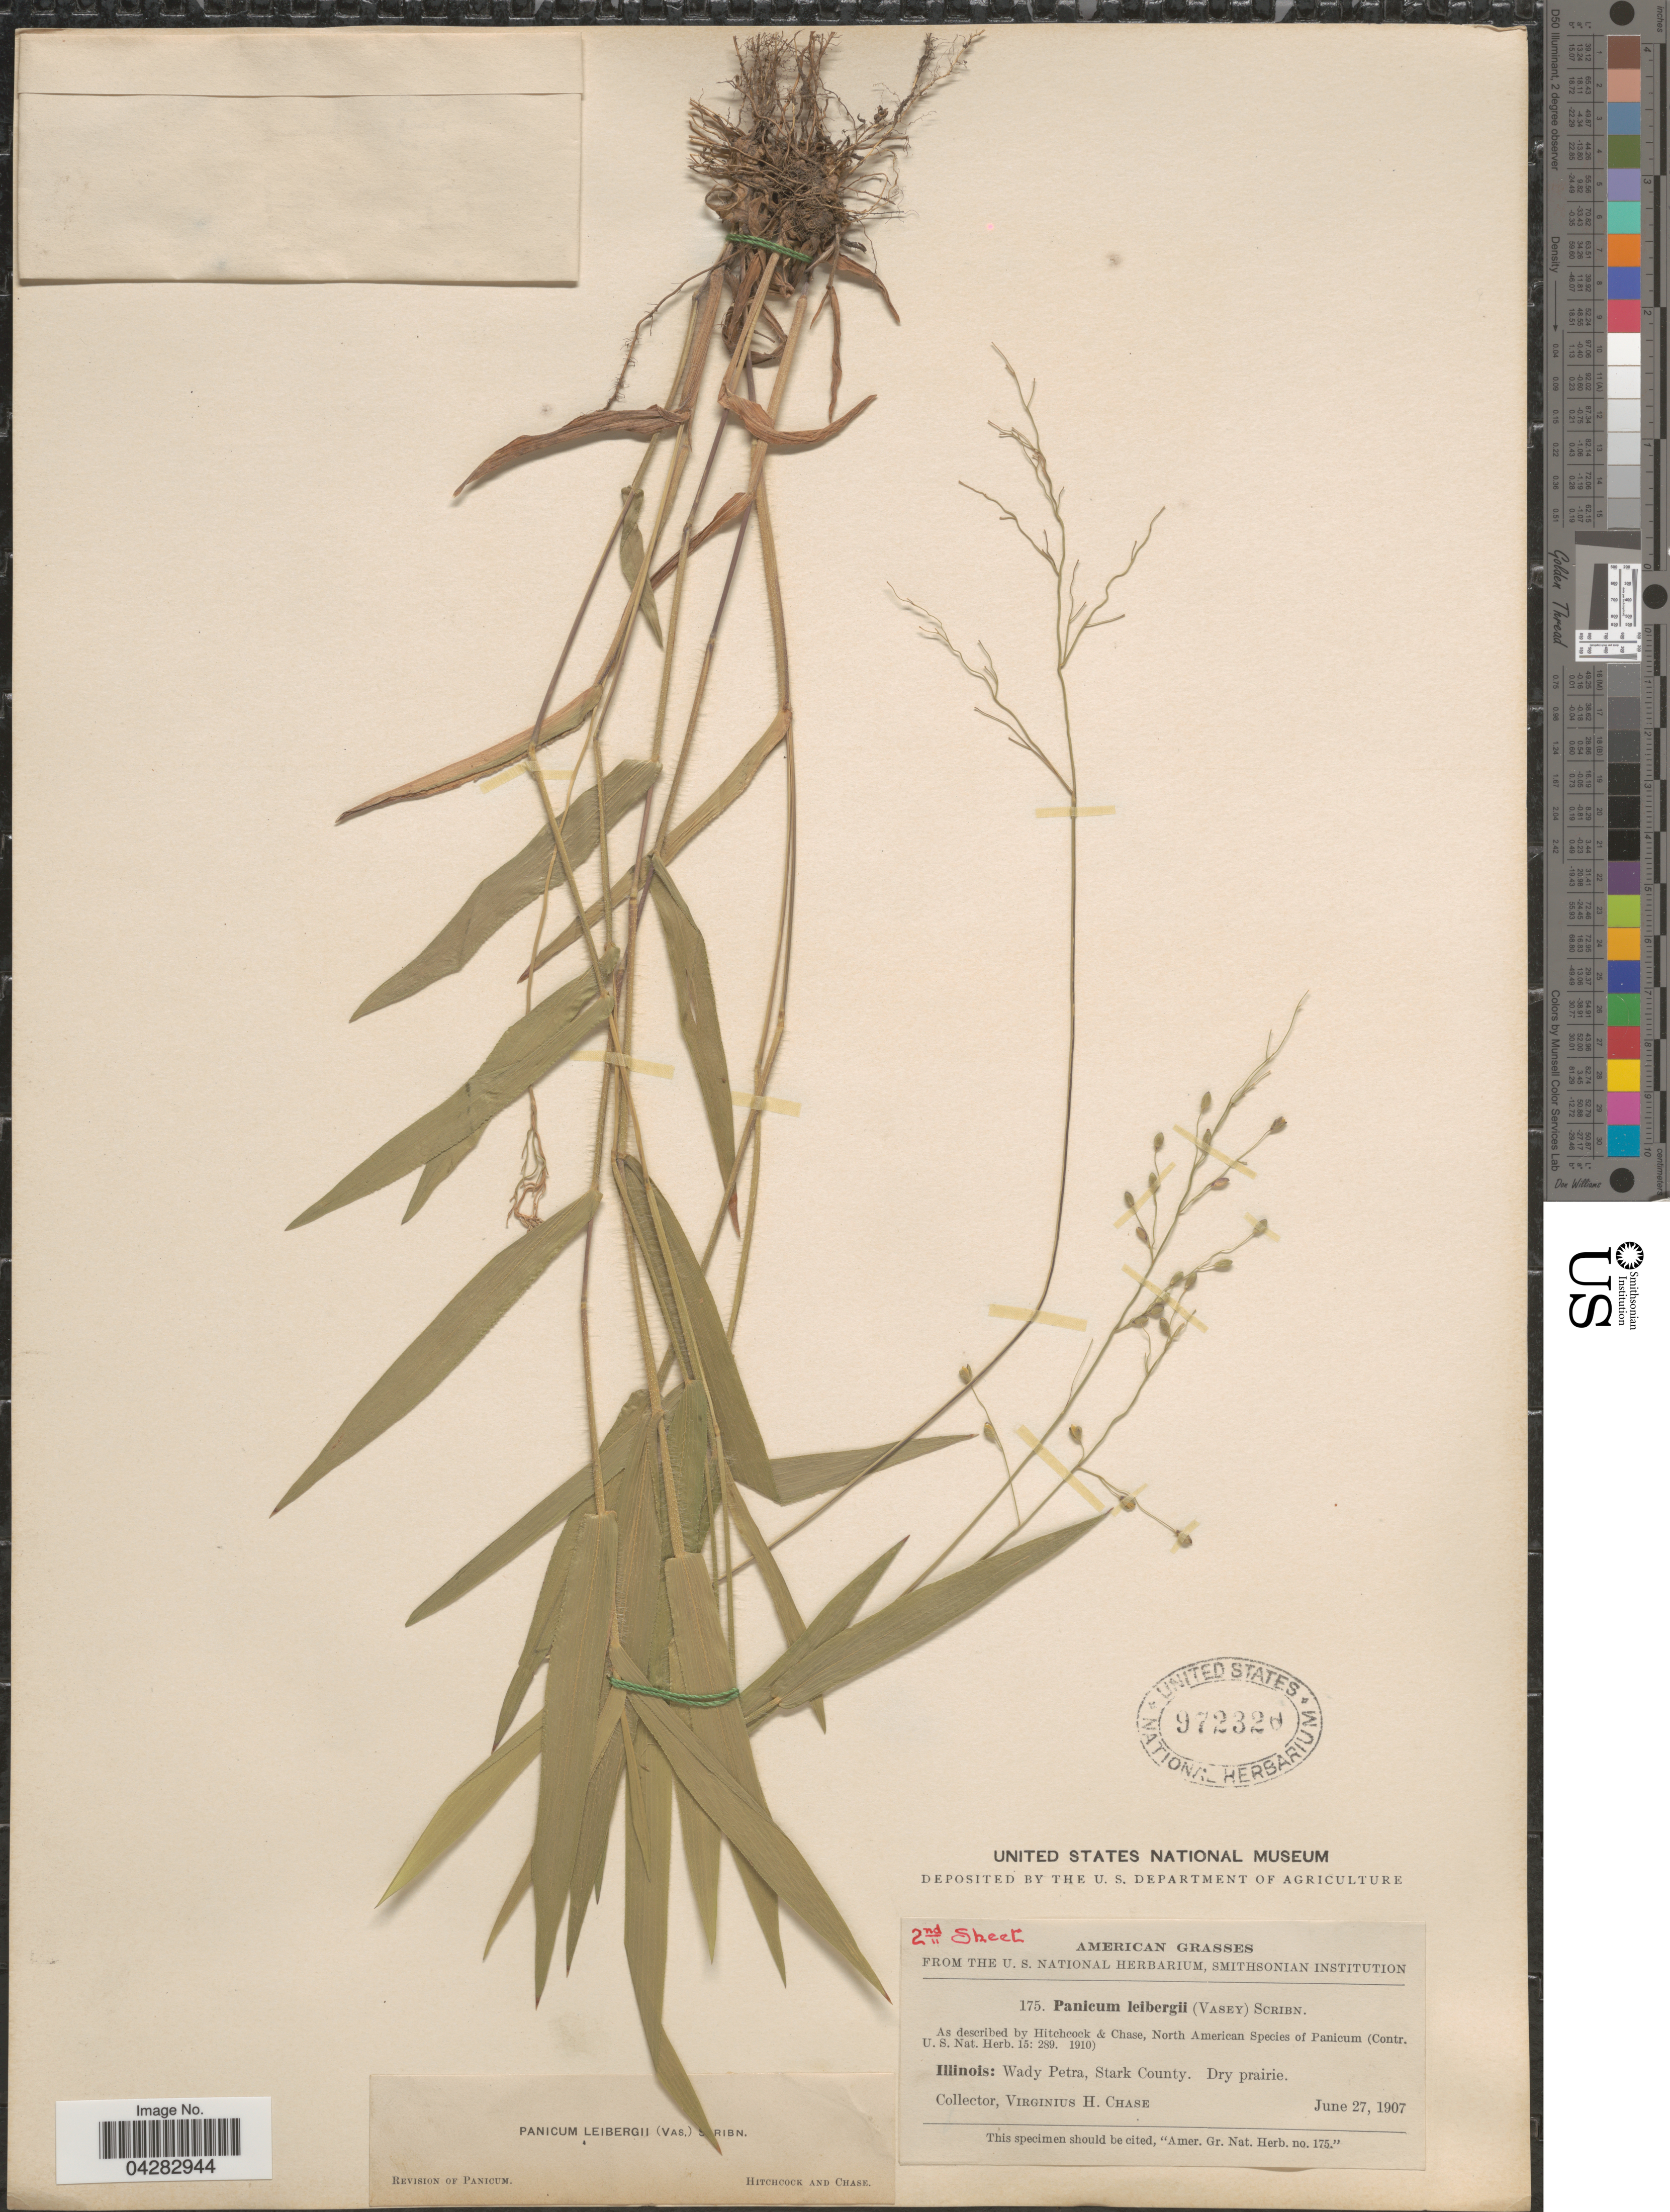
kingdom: Plantae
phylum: Tracheophyta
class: Liliopsida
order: Poales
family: Poaceae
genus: Dichanthelium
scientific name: Dichanthelium leibergii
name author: (Vasey) Gould & C.A. Clark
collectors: V. H. Chase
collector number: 175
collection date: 1907-06-27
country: United States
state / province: Illinois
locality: Wady Petra, Stark County. Dry prairie.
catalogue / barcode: US 972320